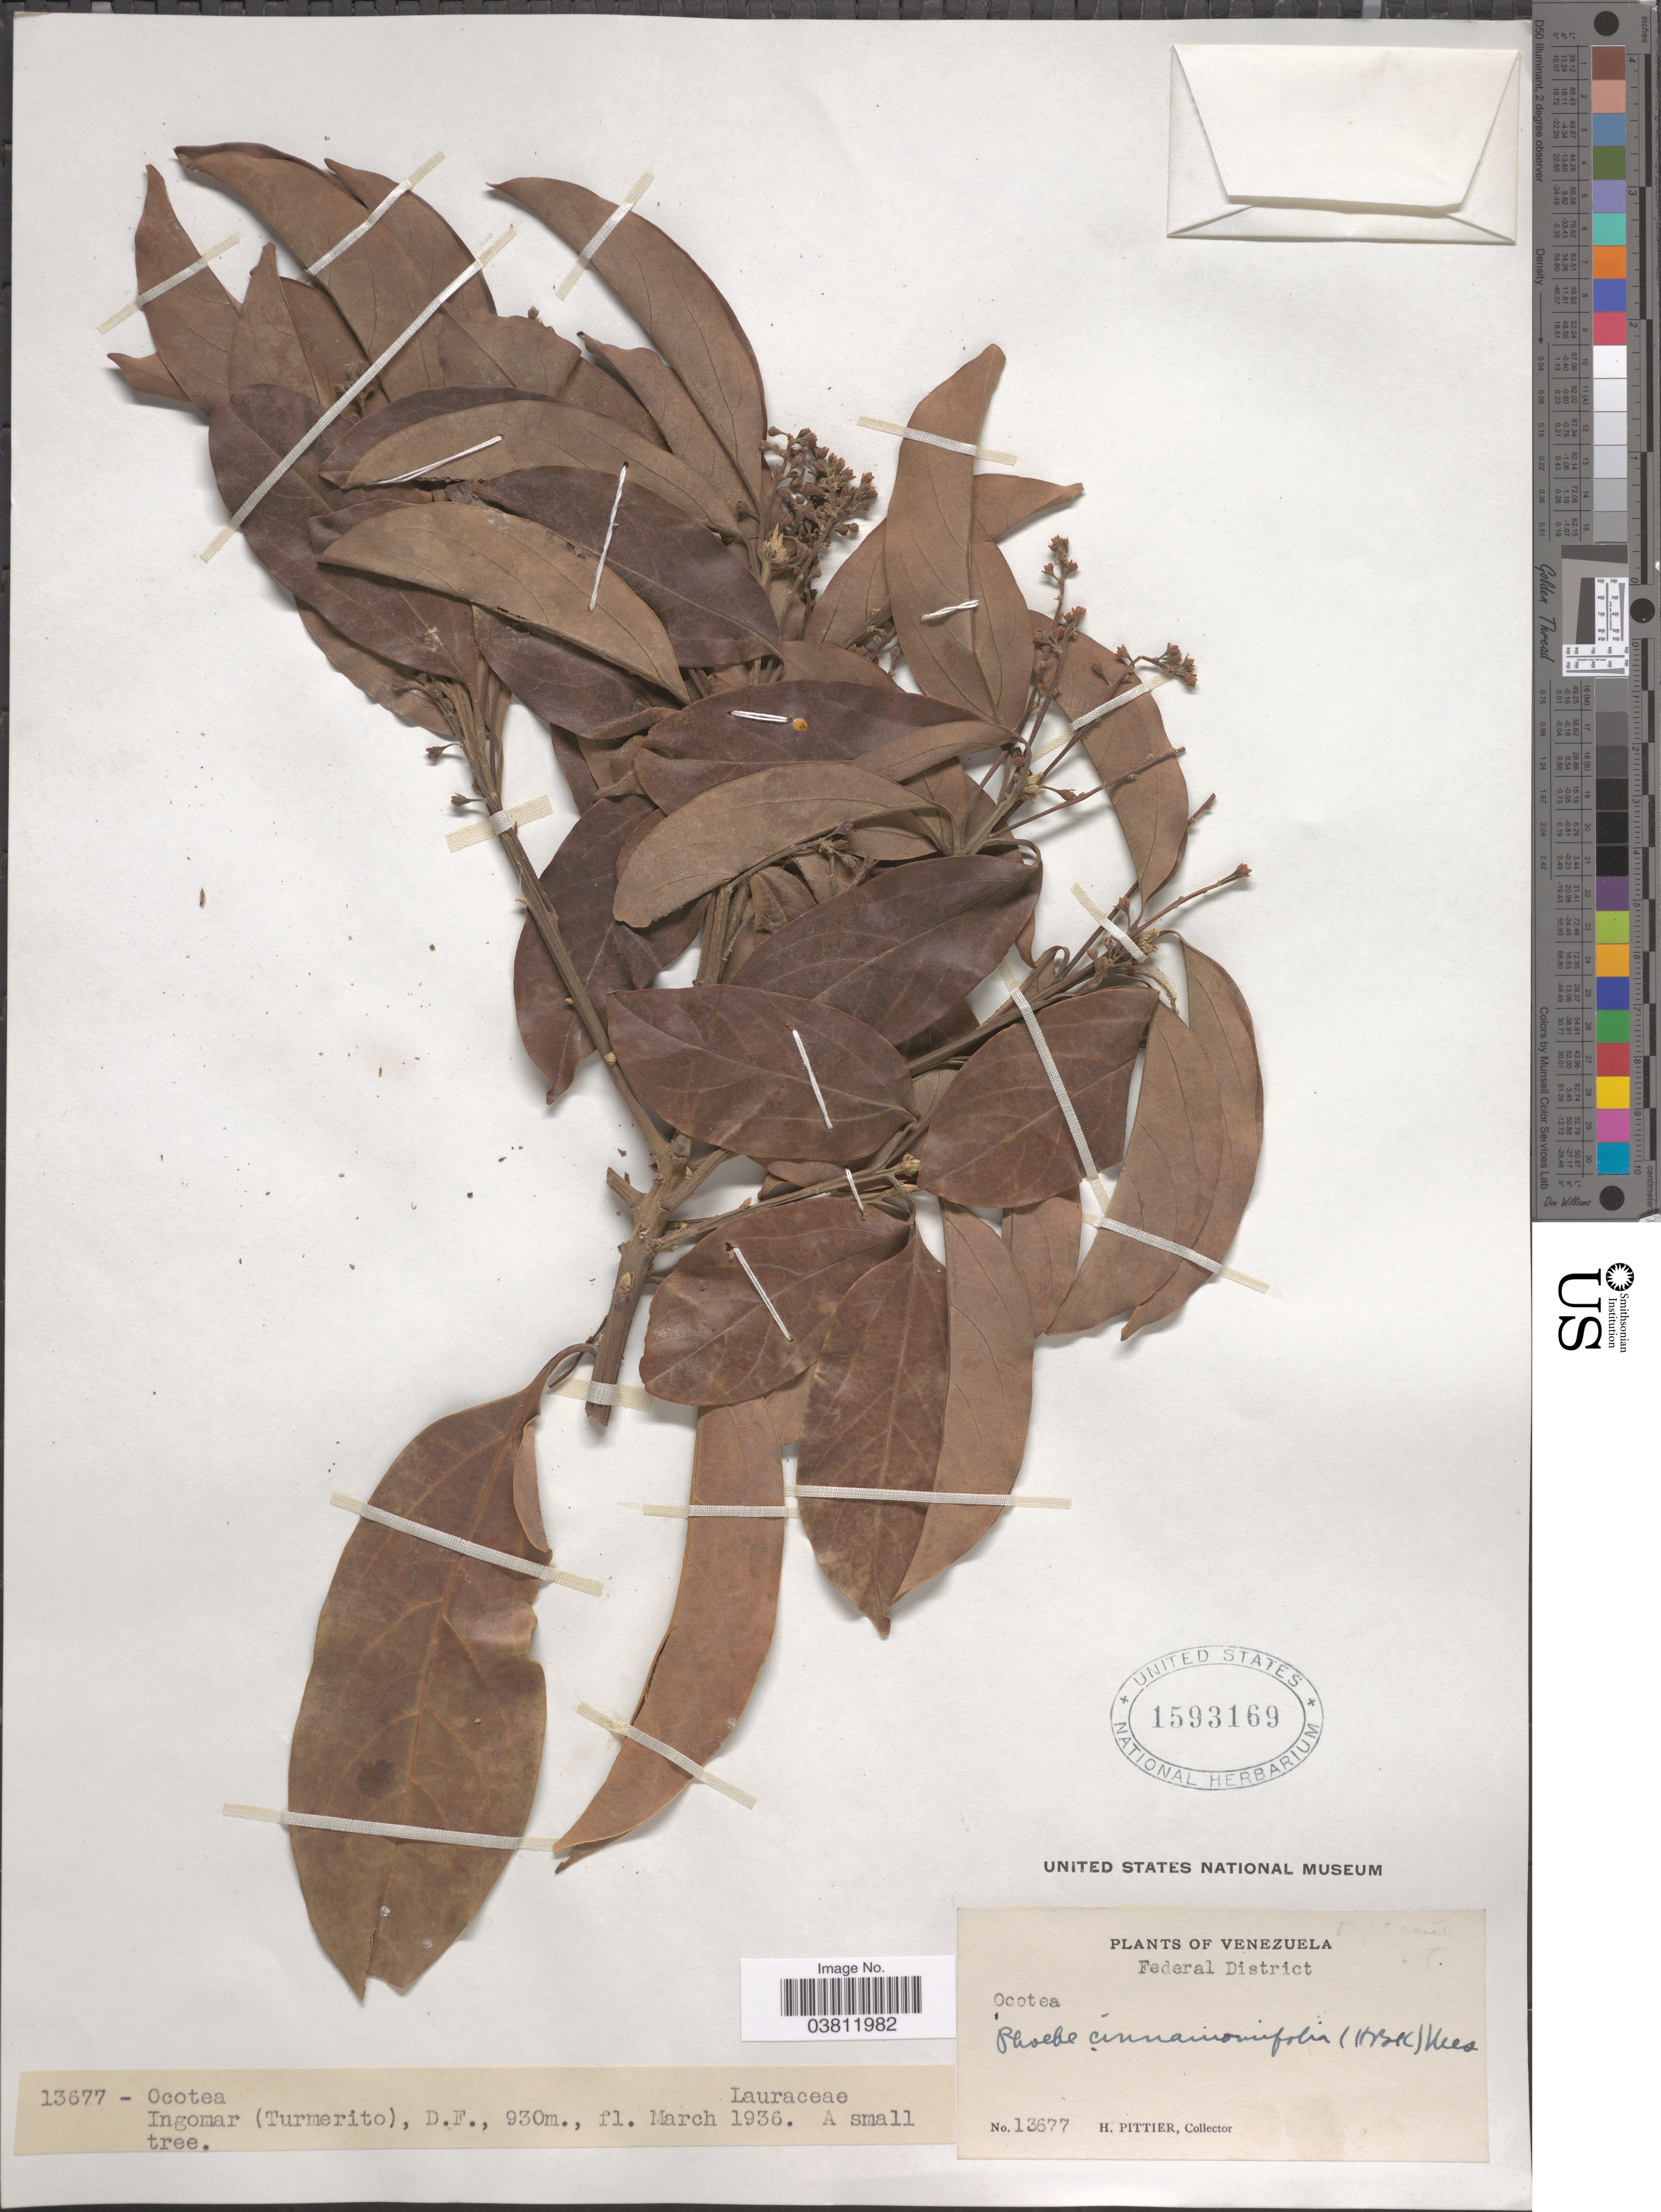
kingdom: Plantae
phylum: Tracheophyta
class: Magnoliopsida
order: Laurales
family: Lauraceae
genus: Phoebe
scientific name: Phoebe cinnamomifolia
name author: (Kunth) Nees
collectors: H. F. Pittier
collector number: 13677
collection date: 1936-03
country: Venezuela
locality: Federal District. Ingomar (Turmerito) D. F.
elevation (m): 930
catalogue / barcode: US 1593169